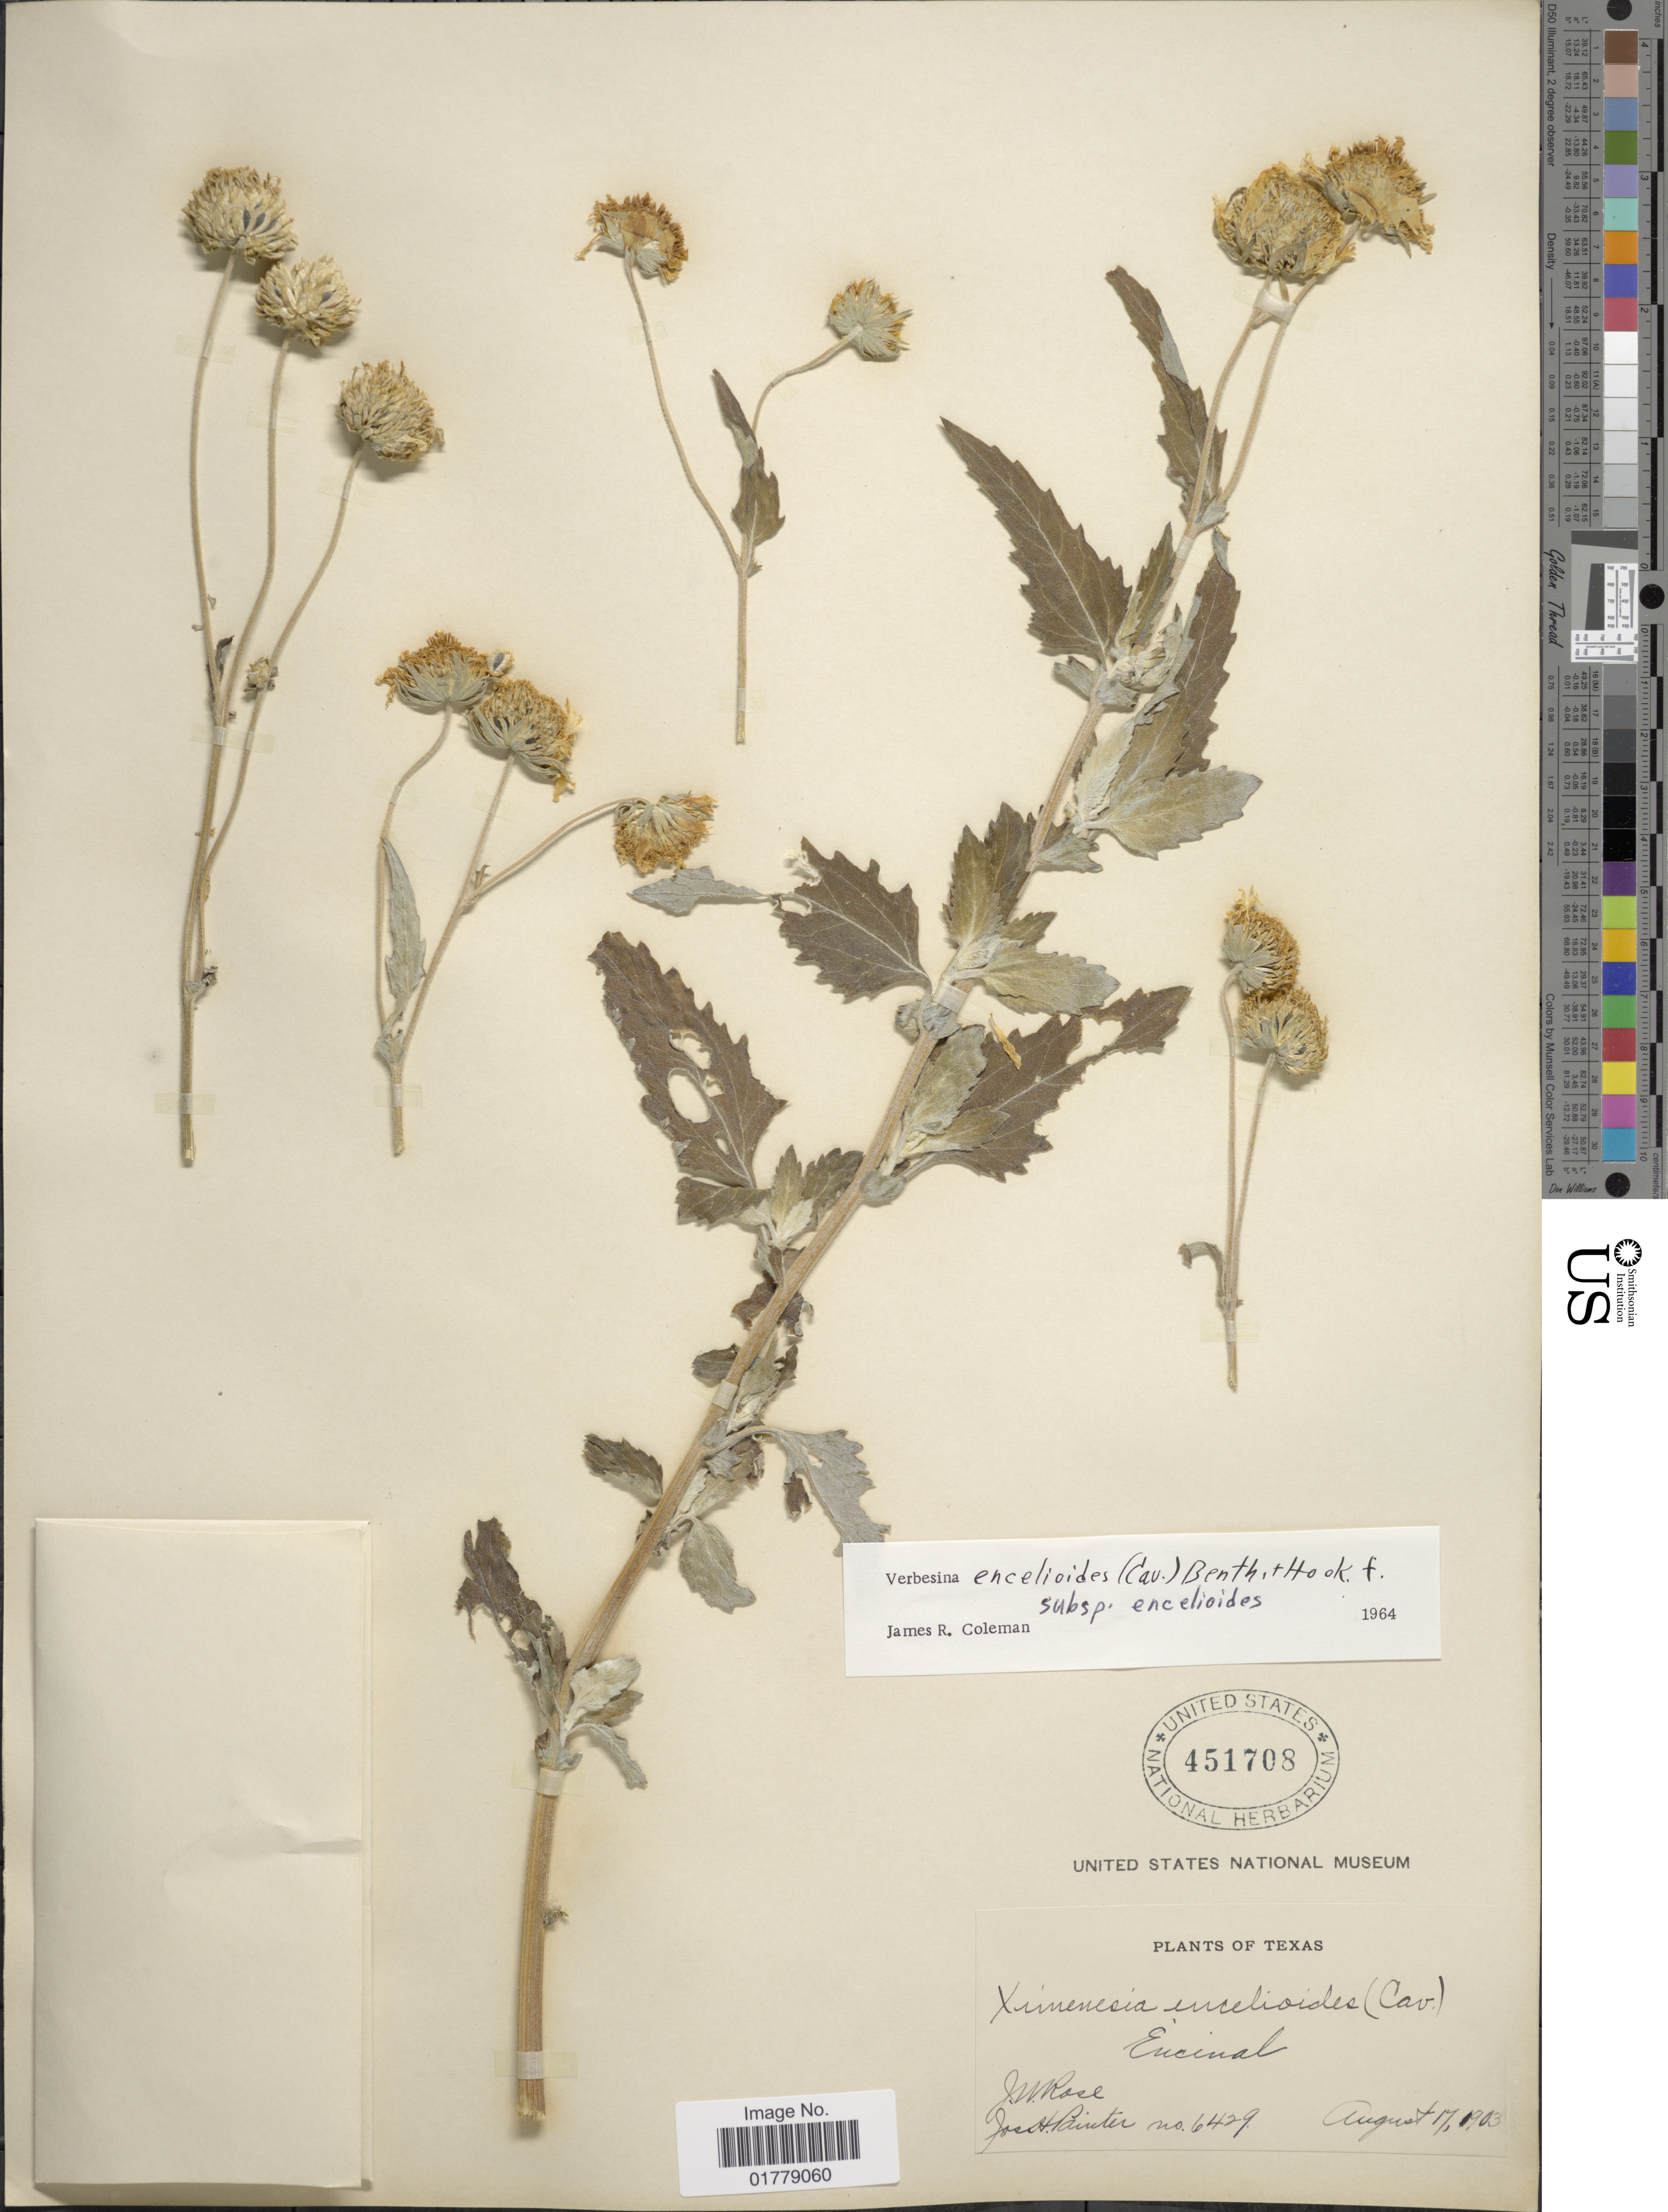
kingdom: Plantae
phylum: Tracheophyta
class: Magnoliopsida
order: Asterales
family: Asteraceae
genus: Verbesina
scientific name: Verbesina encelioides subsp. encelioides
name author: (Cav.) Benth. & Hook.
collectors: J. N. Rose & J. H. Painter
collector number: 6429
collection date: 1903-08-17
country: United States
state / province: Texas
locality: Eucinal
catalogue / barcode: US 451708